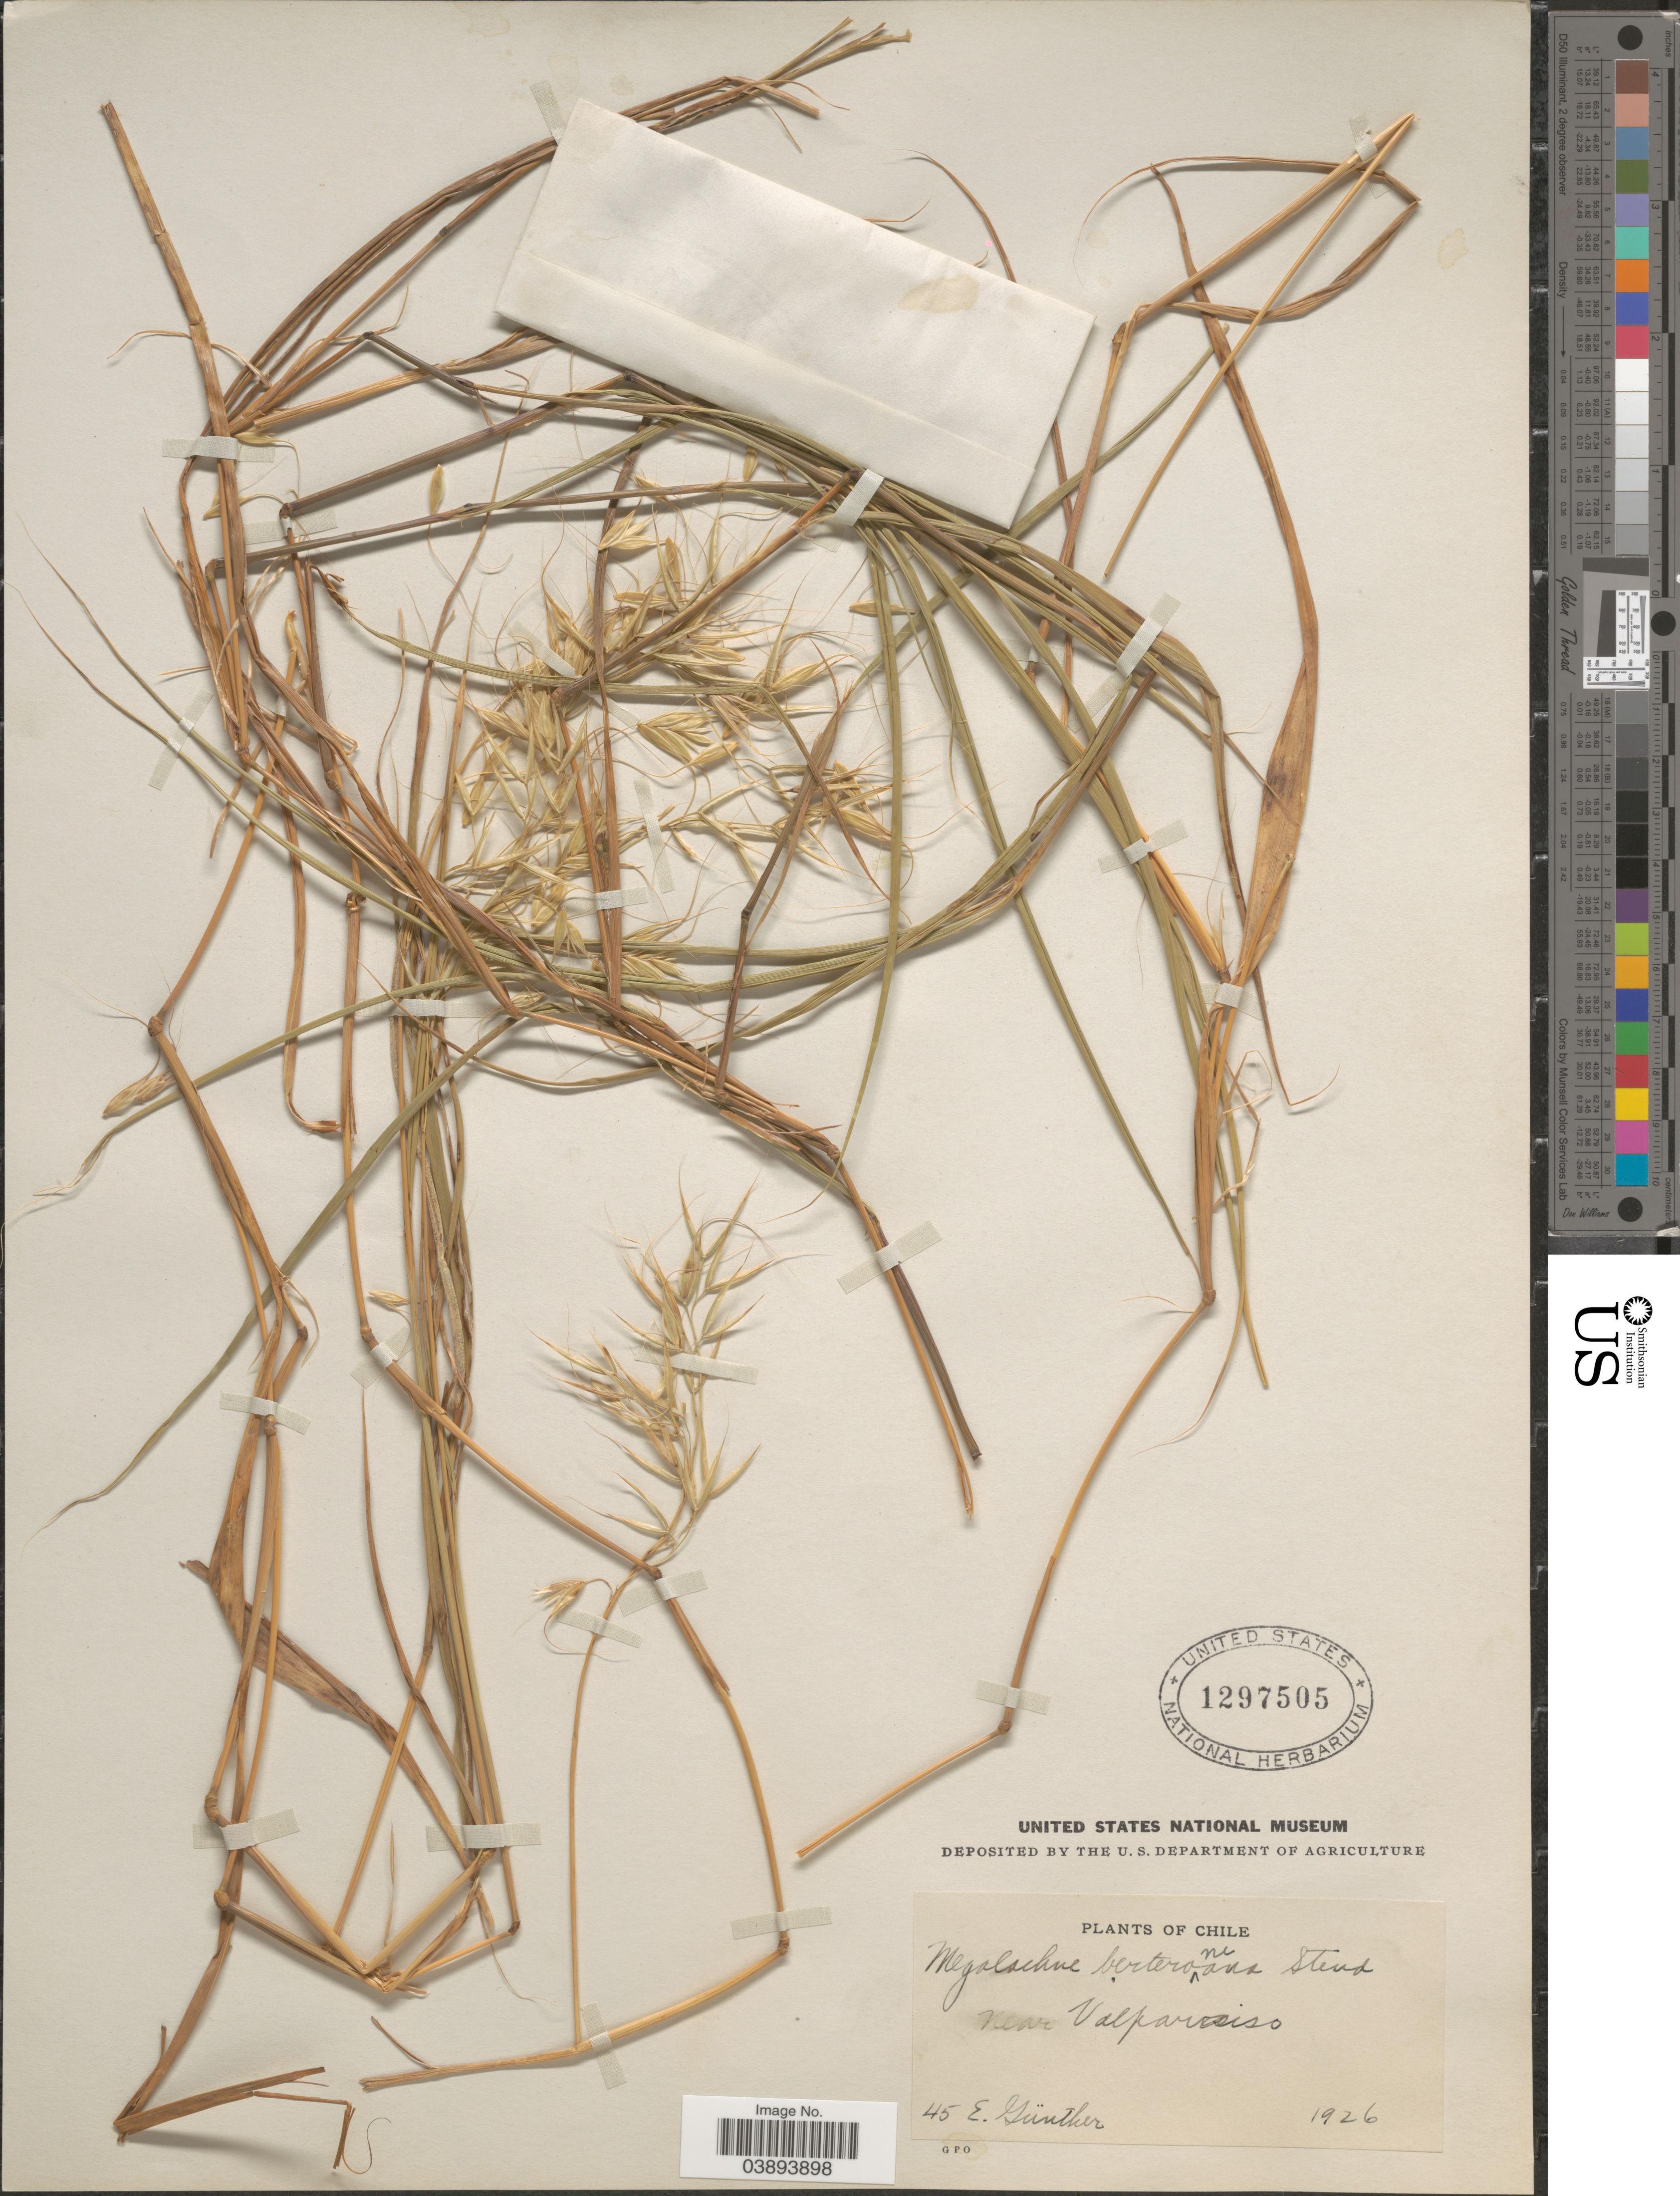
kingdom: Plantae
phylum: Tracheophyta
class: Liliopsida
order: Poales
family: Poaceae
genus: Megalachne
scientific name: Megalachne berteroniana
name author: Steud.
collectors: E. Gunther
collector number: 45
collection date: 1926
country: Chile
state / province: Valparaíso (V)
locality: Near Valparaiso.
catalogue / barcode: US 1297505